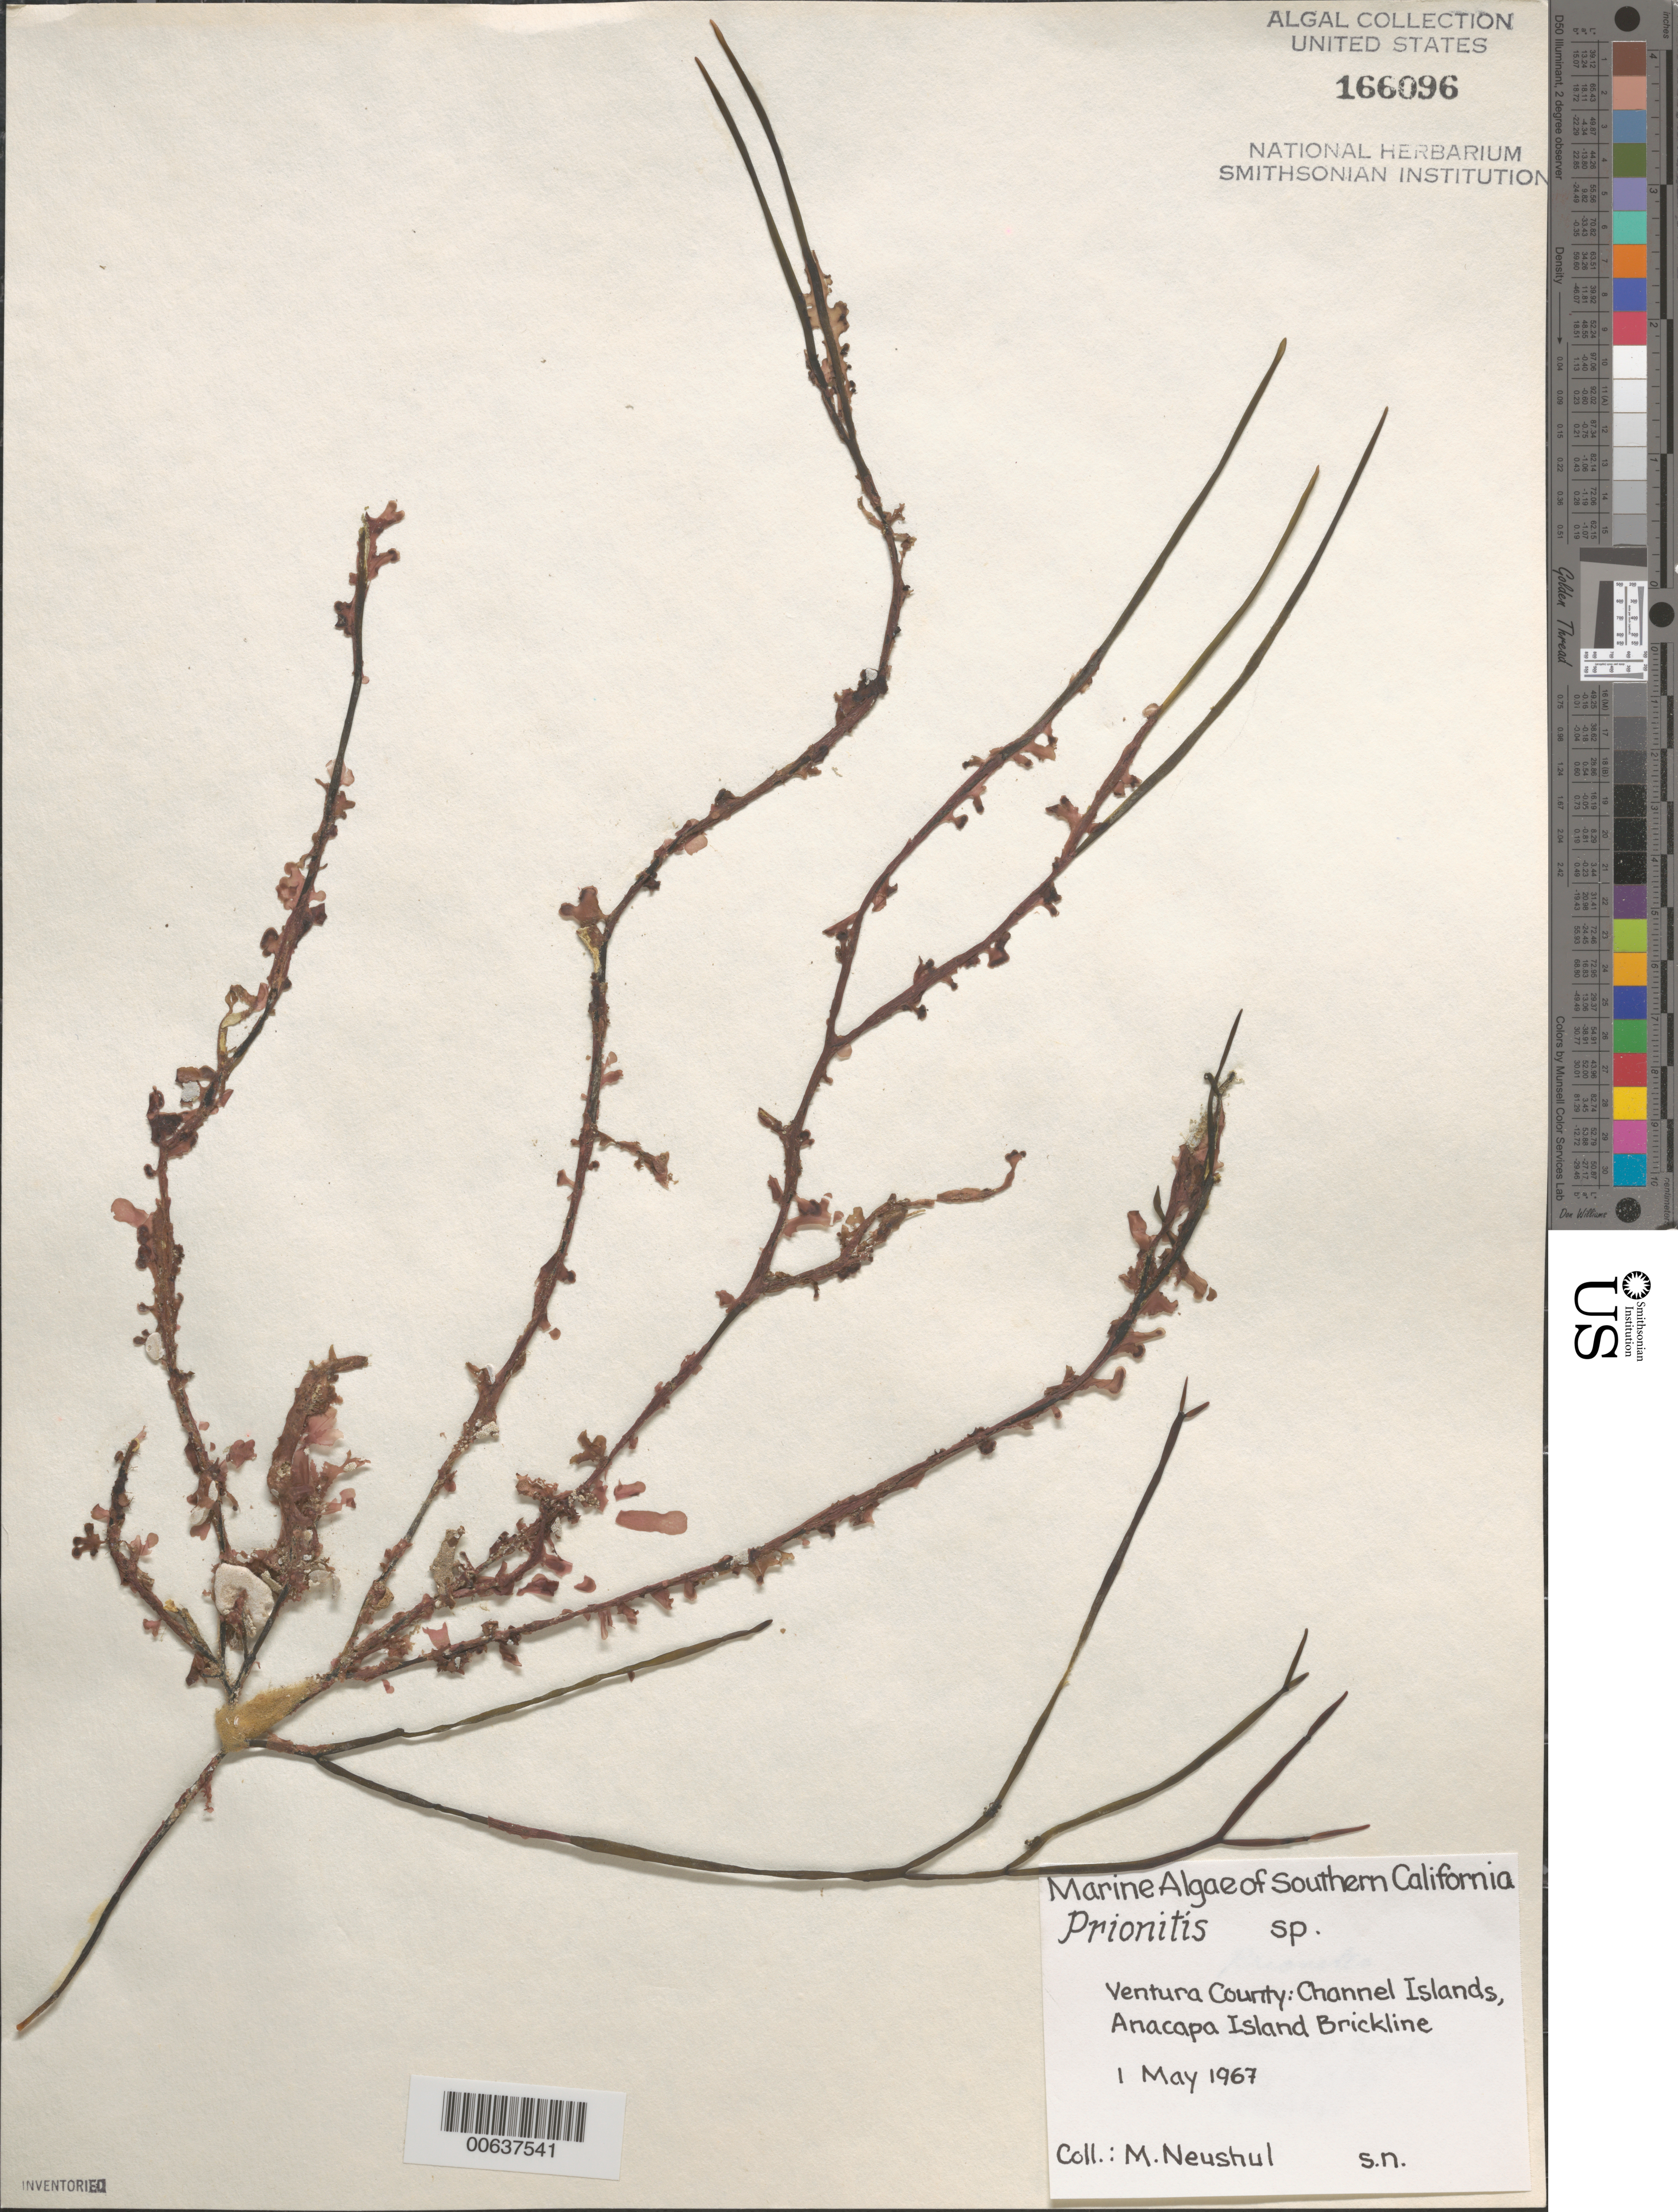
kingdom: Plantae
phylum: Rhodophyta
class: Florideophyceae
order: Cryptonemiales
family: Cryptonemiaceae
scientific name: Prionitis sp.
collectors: M. Neushul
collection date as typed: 01 May 1967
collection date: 1967-05-01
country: United States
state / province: California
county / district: Ventura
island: Anacapa Island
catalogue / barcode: US 166096